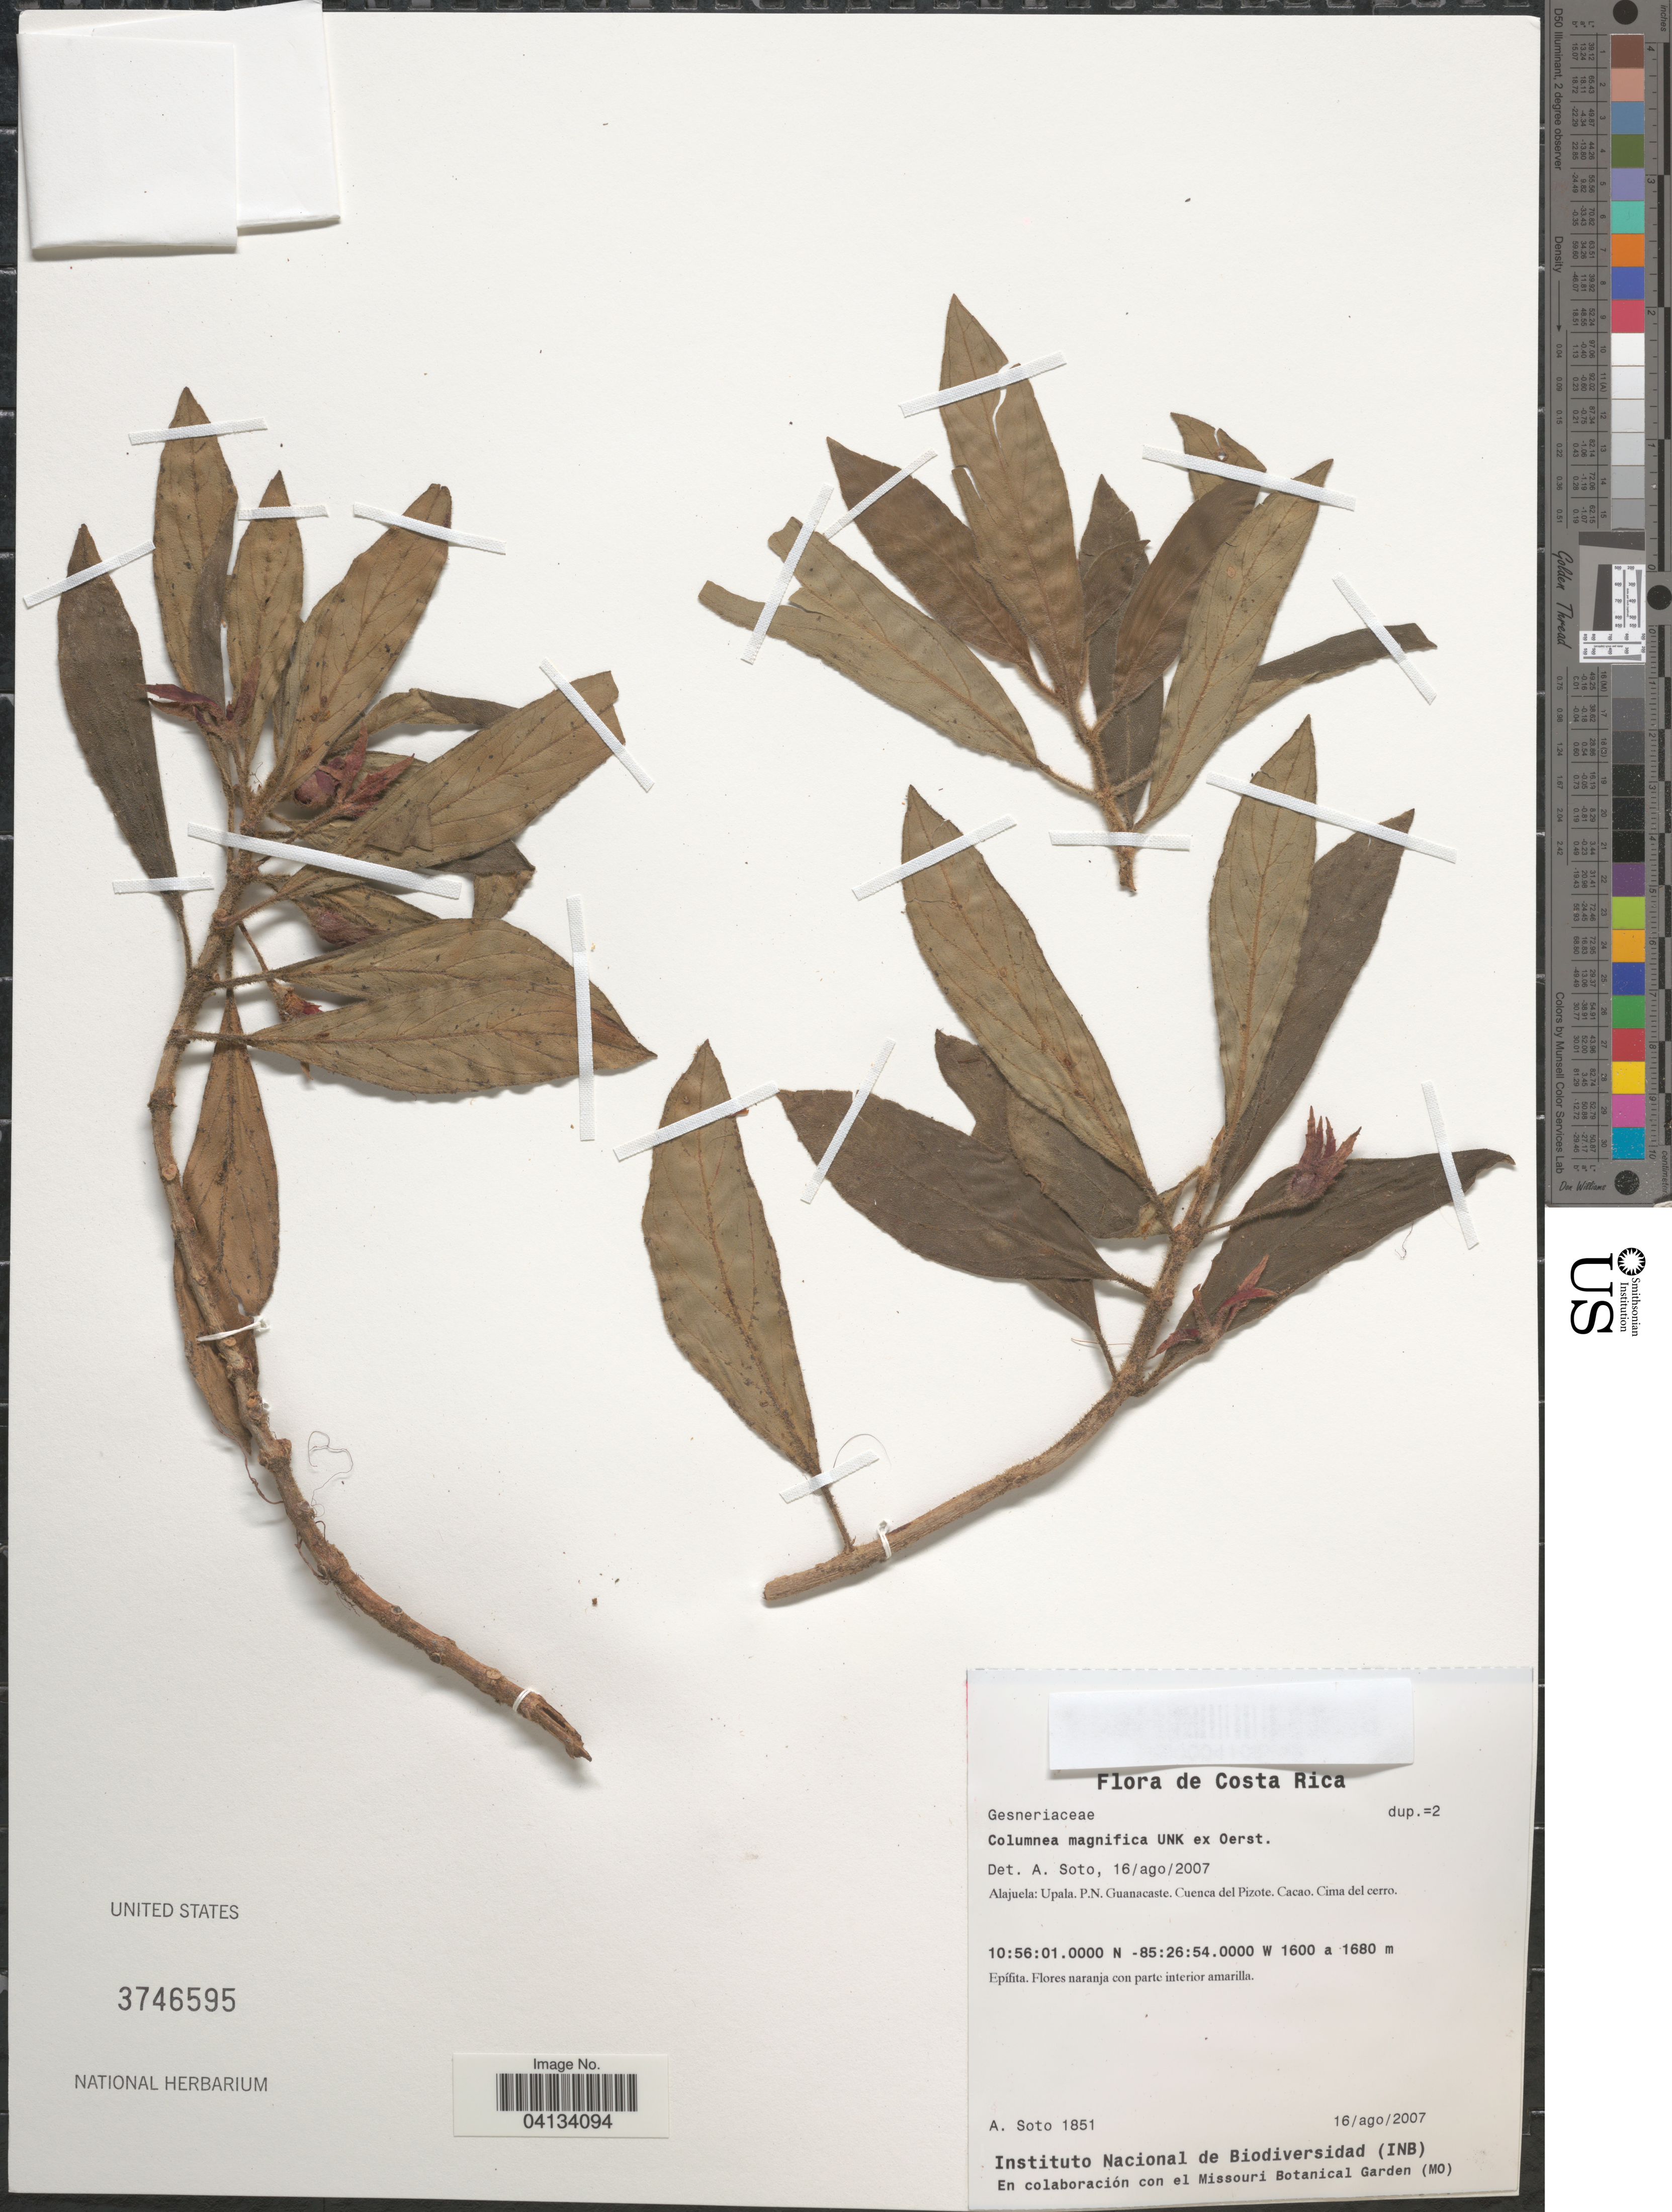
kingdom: Plantae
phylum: Tracheophyta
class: Magnoliopsida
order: Lamiales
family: Gesneriaceae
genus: Columnea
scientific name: Columnea magnifica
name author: Klotzsch & Hanst. ex Oerst.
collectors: A. Soto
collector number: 1851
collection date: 2007-08-16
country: Costa Rica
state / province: Alajuela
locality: Upala. P.N. Guanacaste. Cuenca del Pizote. Cacao. Cima del cerro.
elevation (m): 1600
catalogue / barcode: US 3746595